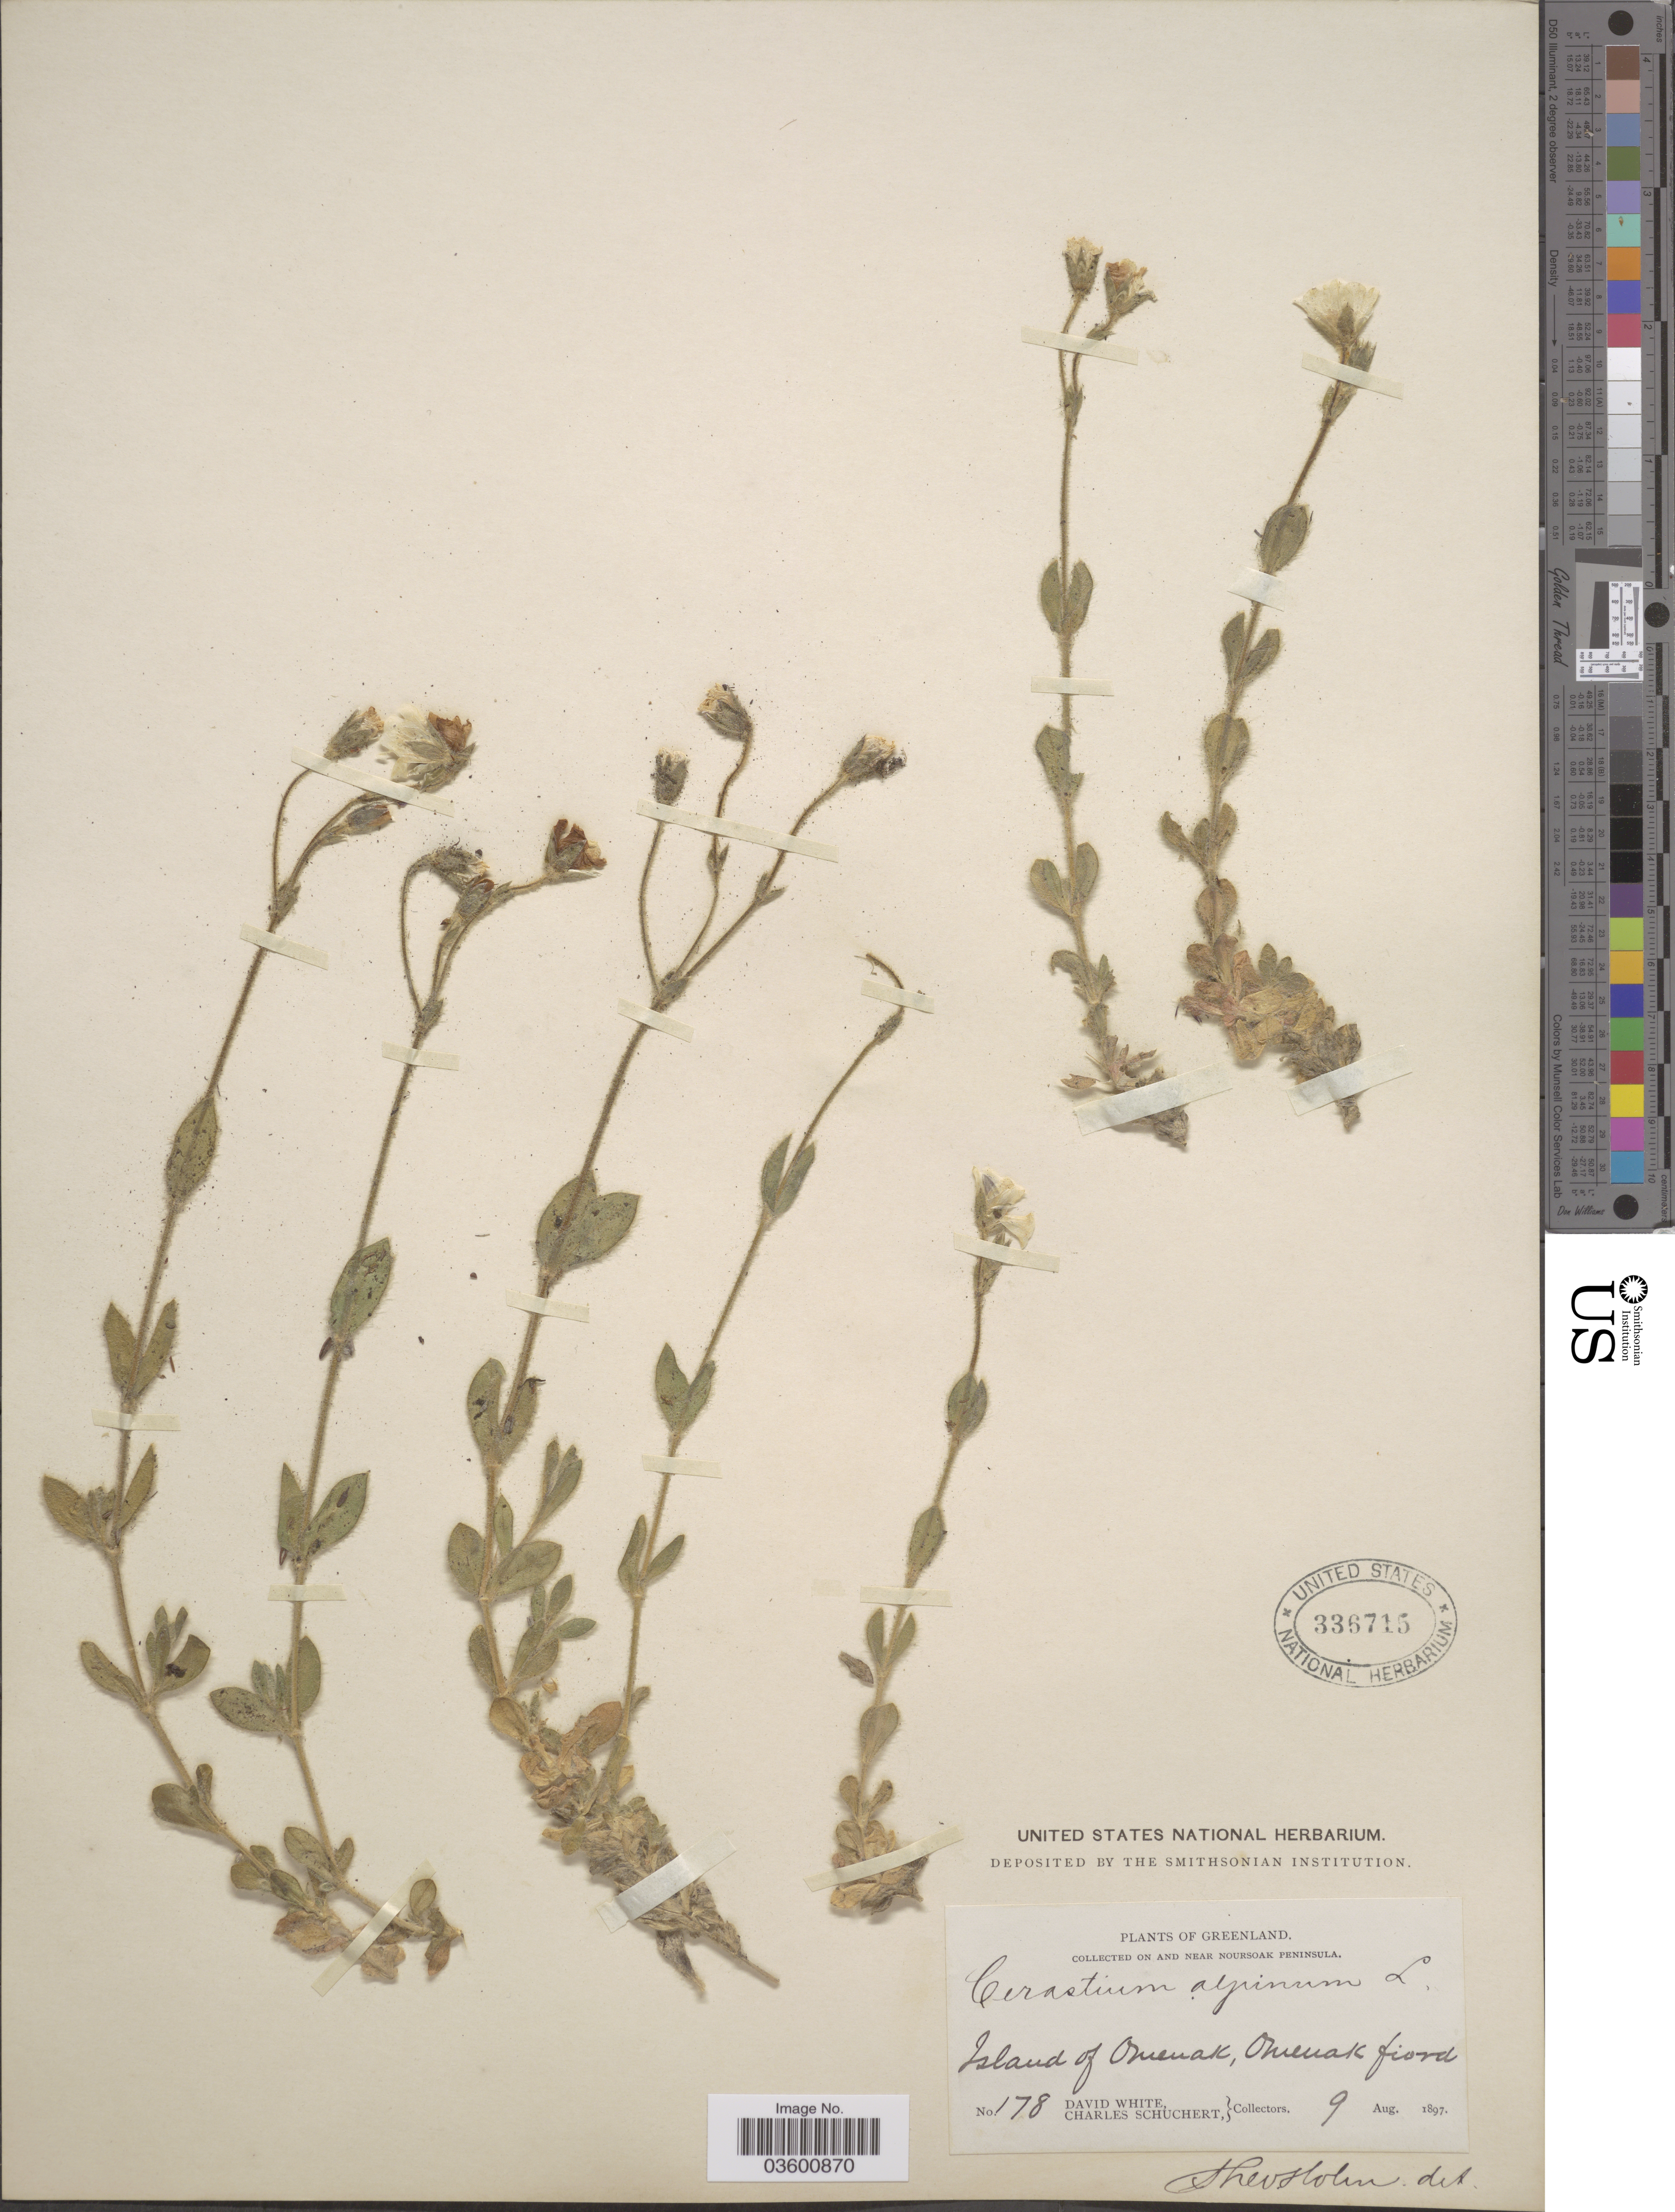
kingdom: Plantae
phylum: Tracheophyta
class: Magnoliopsida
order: Caryophyllales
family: Caryophyllaceae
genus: Cerastium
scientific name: Cerastium alpinum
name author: L.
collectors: D. White & C. Schuchert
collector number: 178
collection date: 1897-08-09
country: Greenland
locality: On and Noursoak Peninsula. Island of Omenak, Omenak fiord.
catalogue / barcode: US 336715